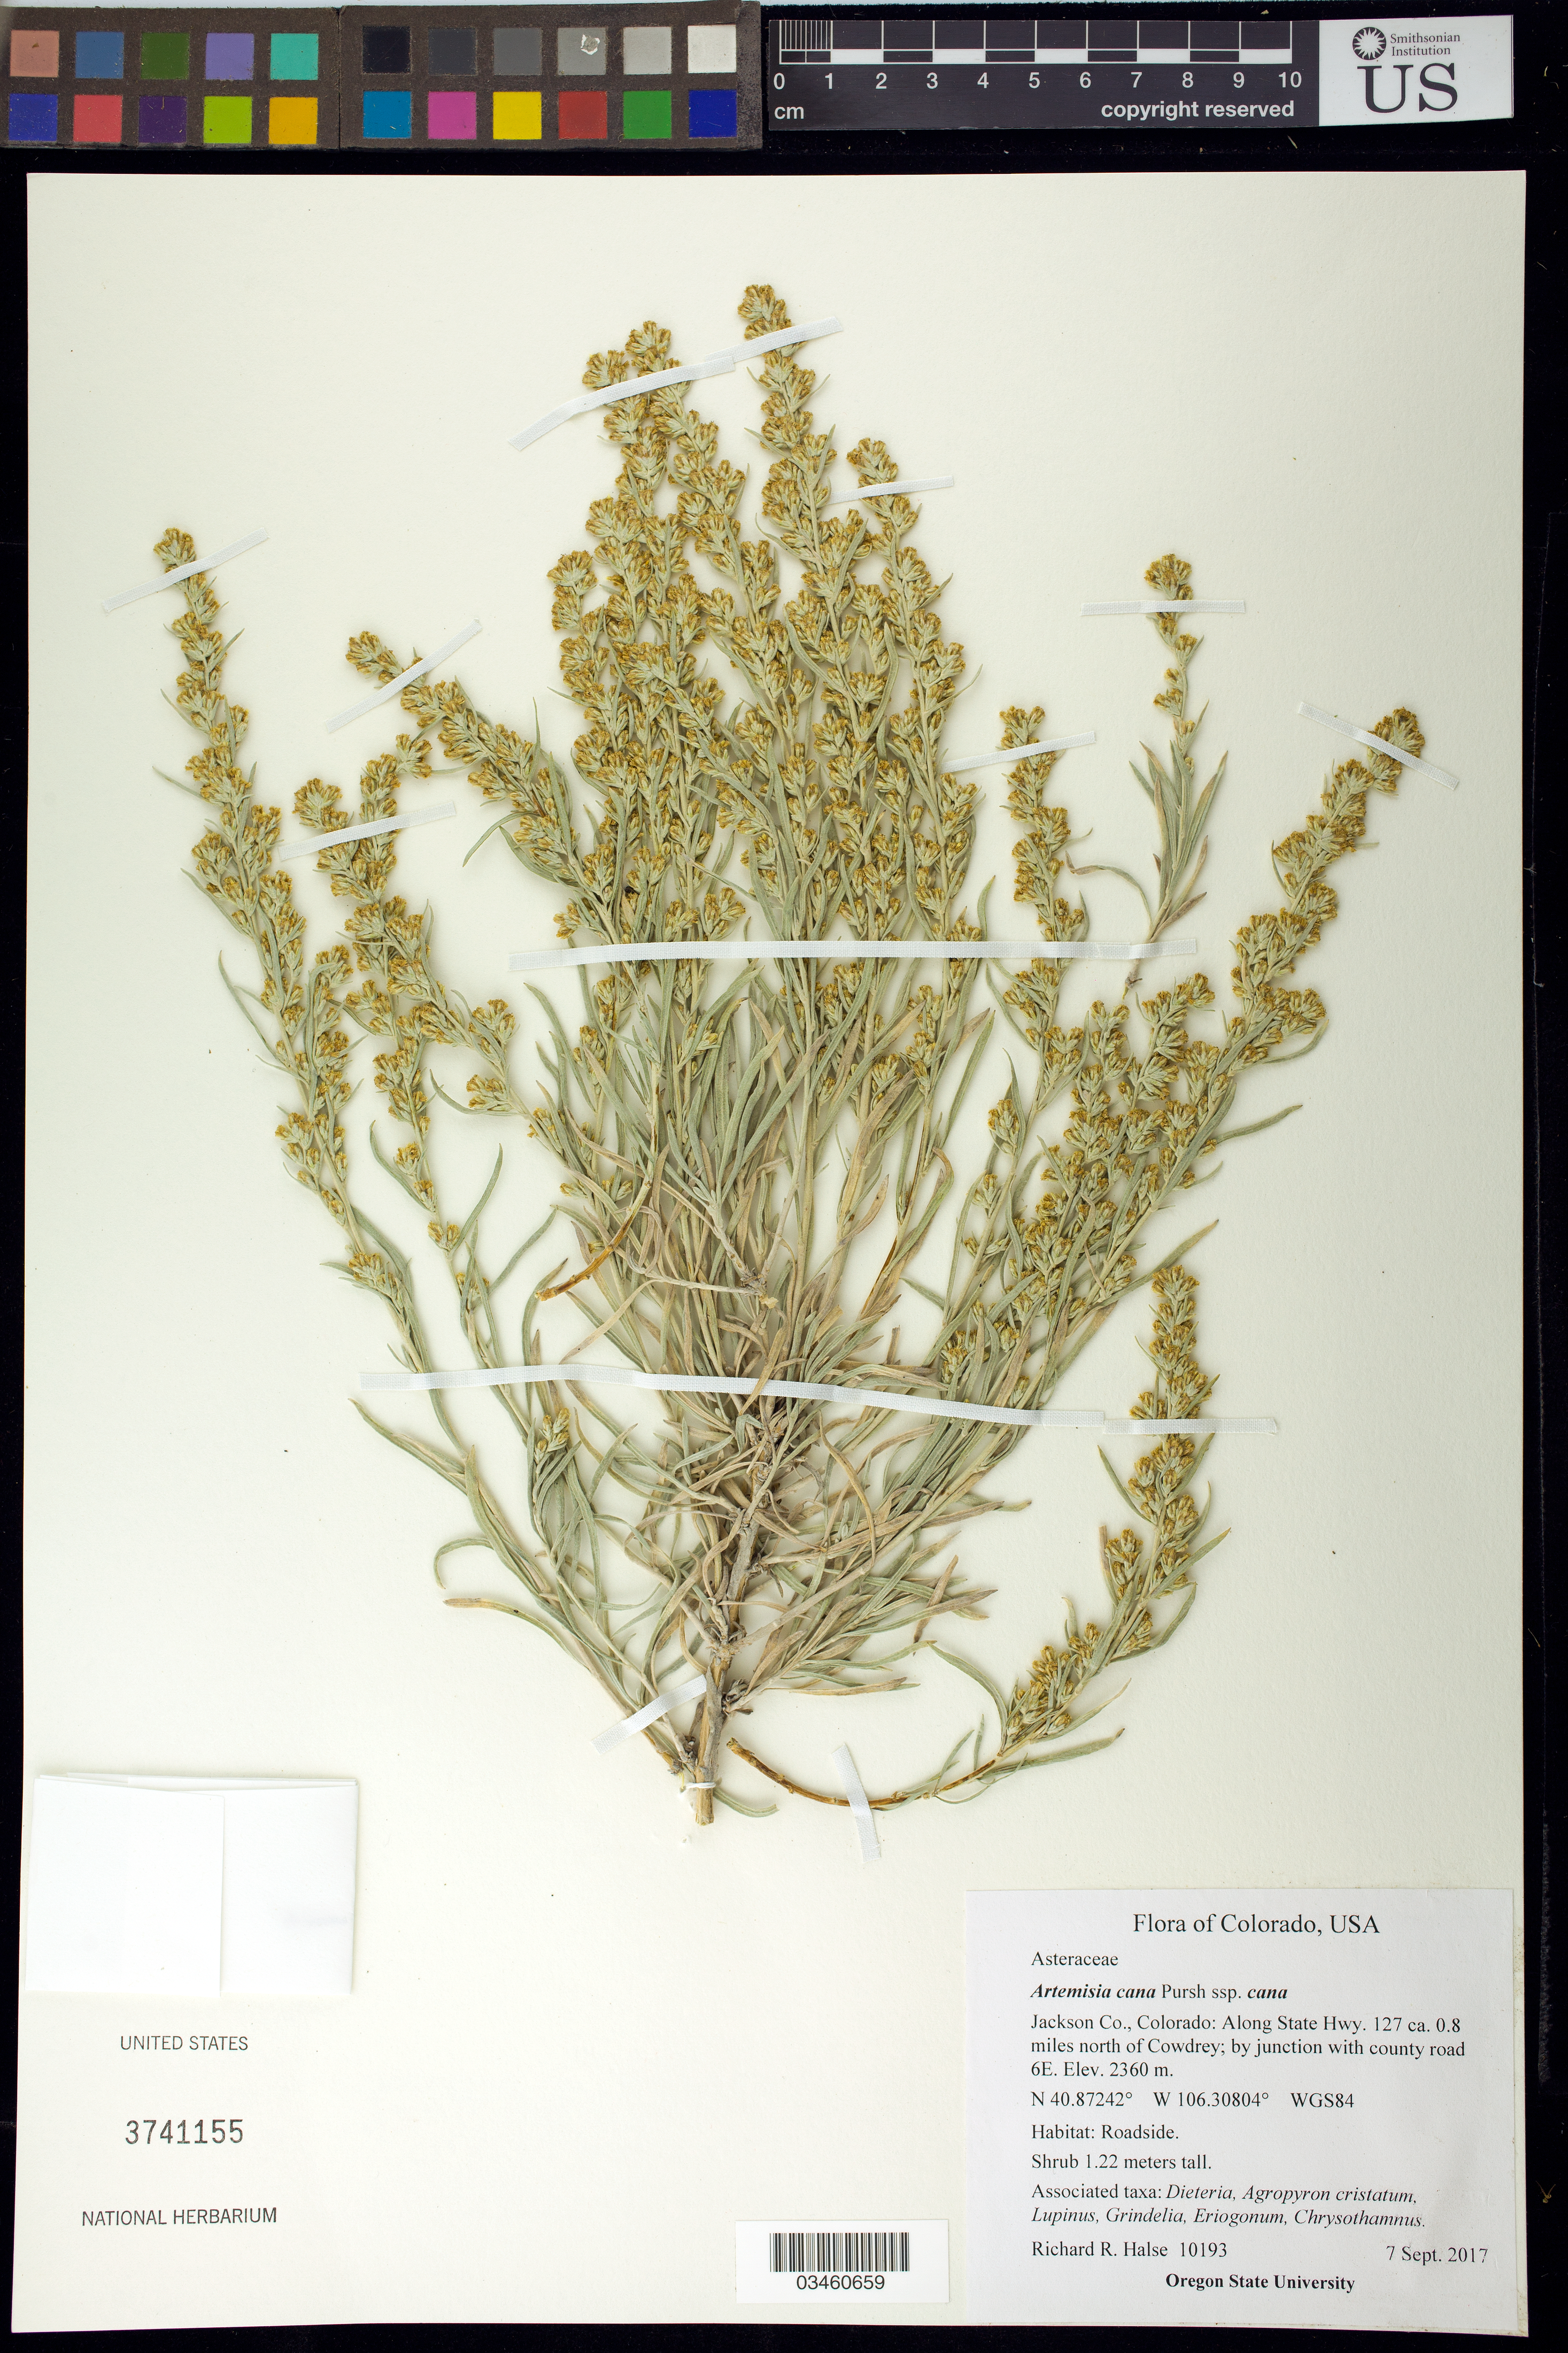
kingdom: Plantae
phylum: Tracheophyta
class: Magnoliopsida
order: Asterales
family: Asteraceae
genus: Artemisia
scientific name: Artemisia cana subsp. cana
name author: Pursh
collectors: R. Halse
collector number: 10193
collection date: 2017-09-07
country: United States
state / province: Colorado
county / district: Jackson County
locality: Jackson Co., Colorado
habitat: Roadside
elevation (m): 2360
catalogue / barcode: US 3741155